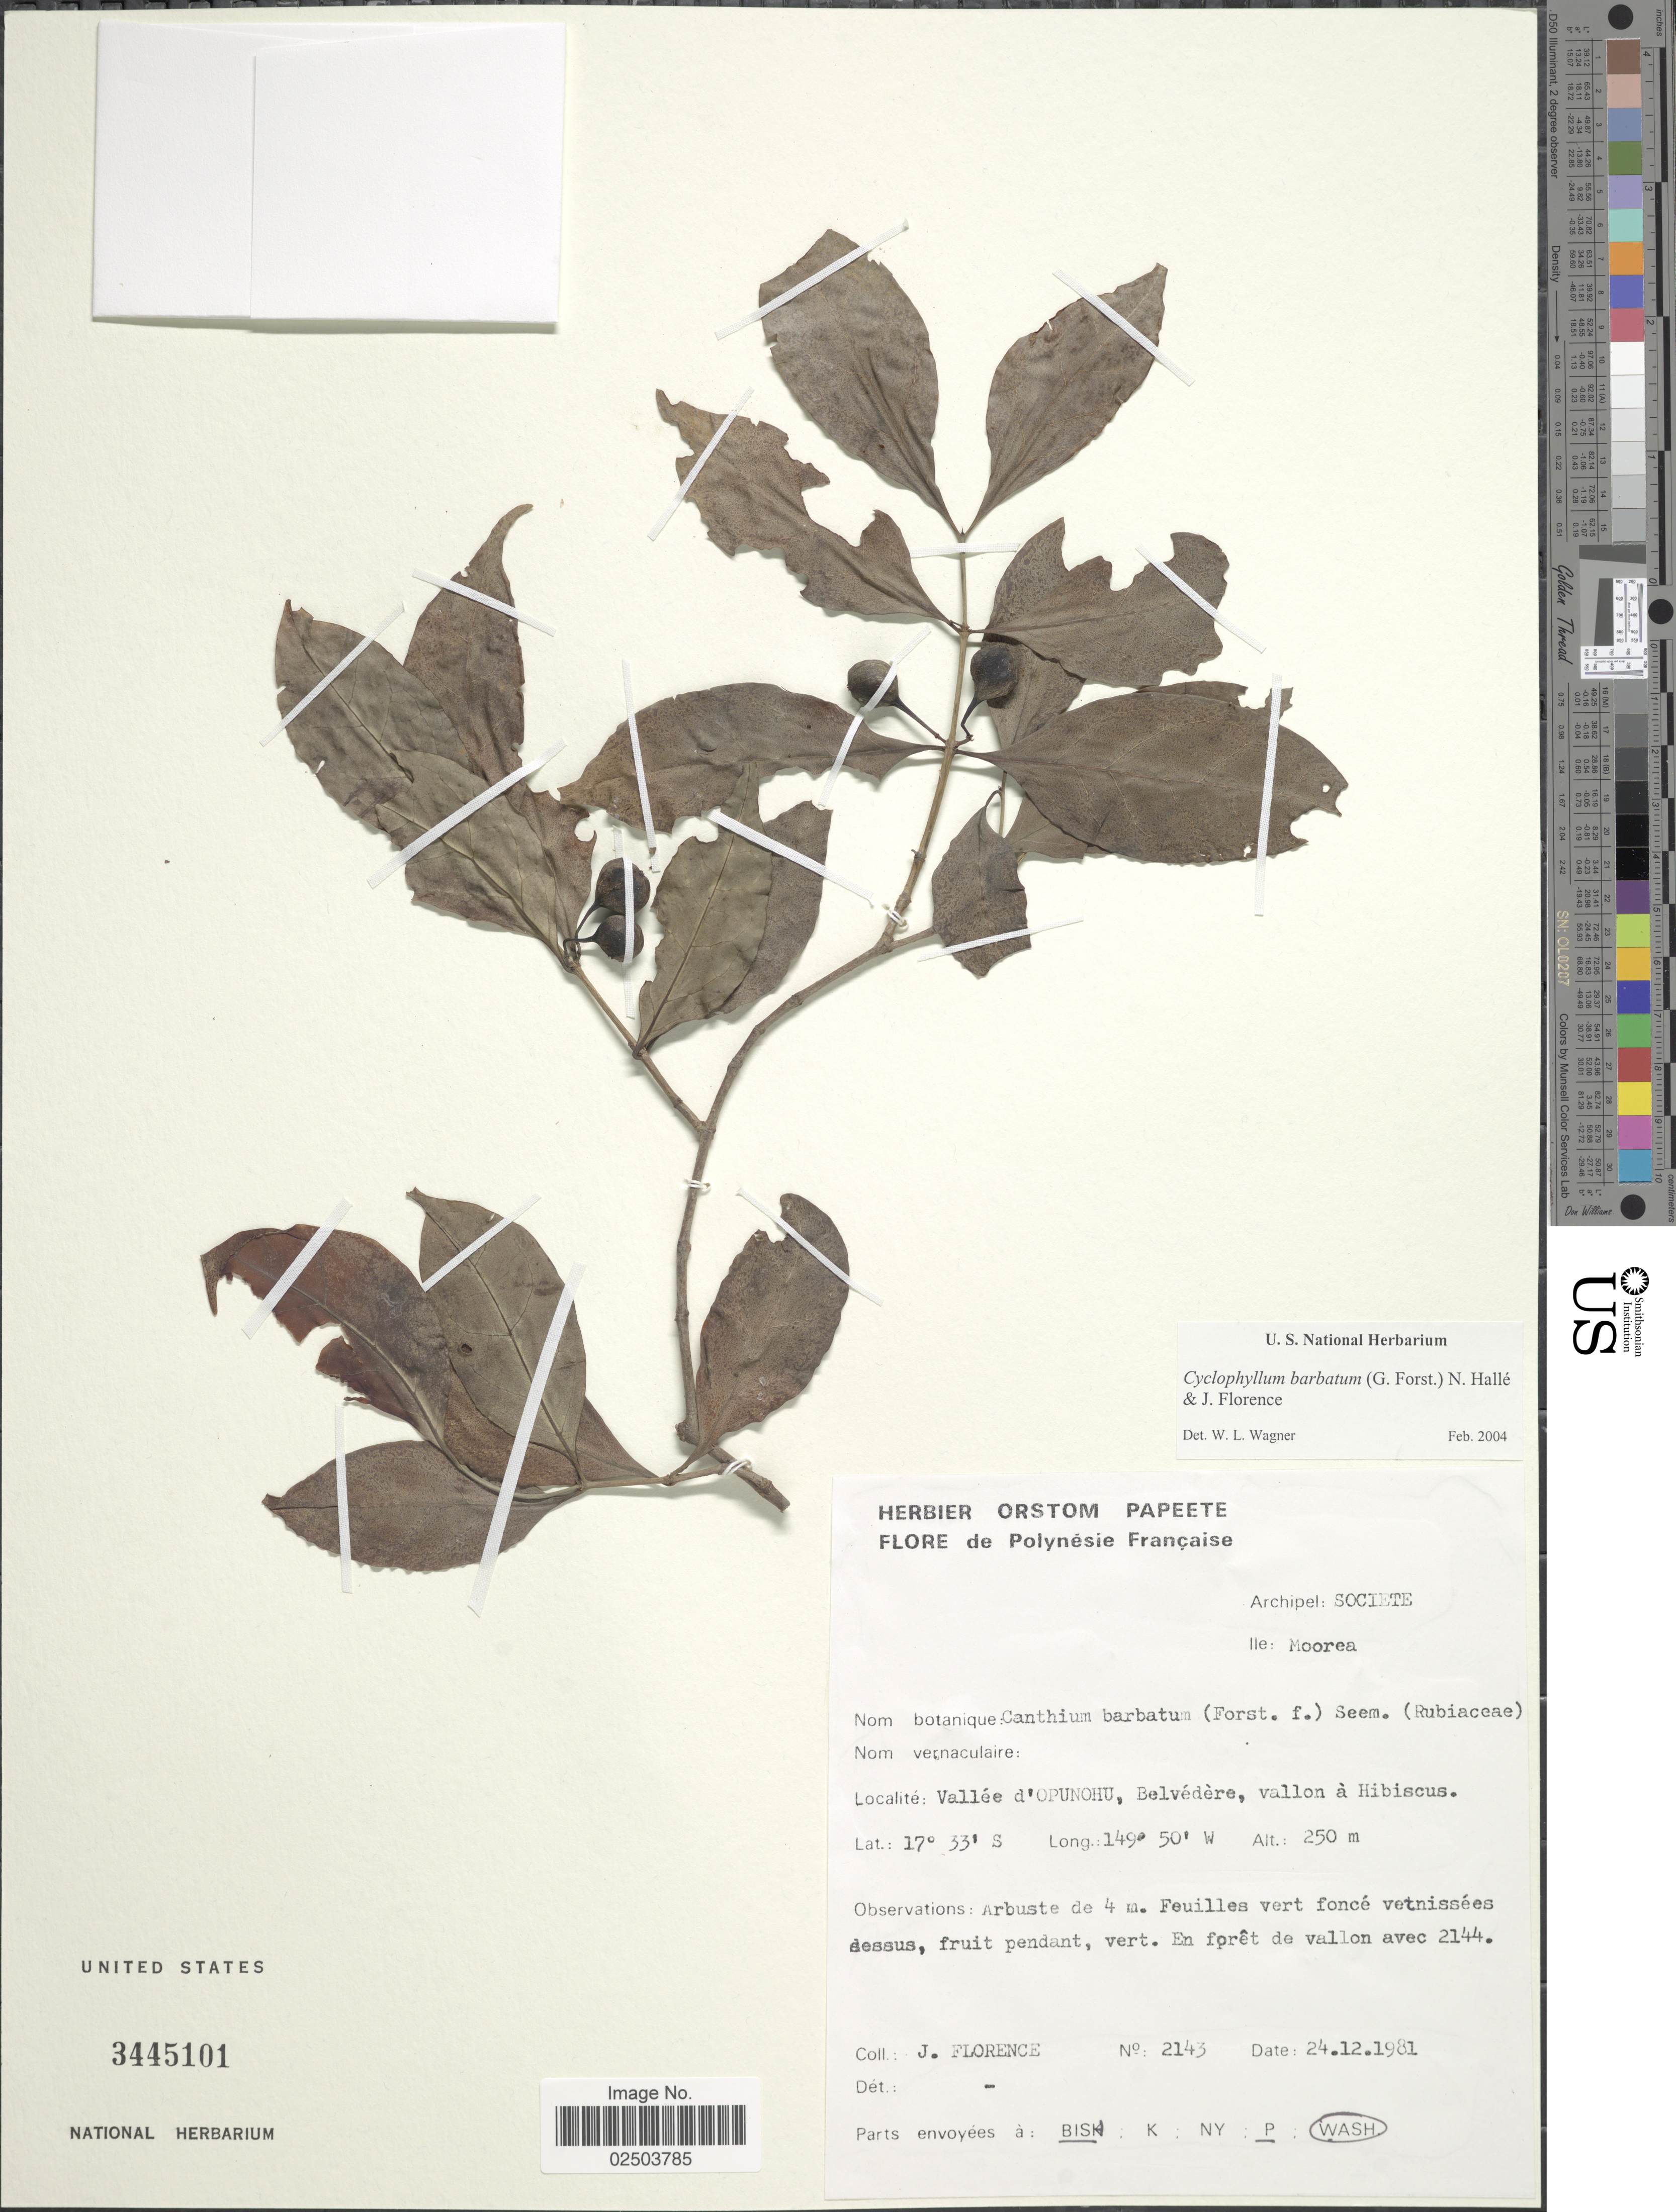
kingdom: Plantae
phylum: Tracheophyta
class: Magnoliopsida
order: Gentianales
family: Rubiaceae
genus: Cyclophyllum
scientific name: Cyclophyllum barbatum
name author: (G. Forst.) N. Hallé & J. Florence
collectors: J. Florence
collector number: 2143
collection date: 1981-12-24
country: French Polynesia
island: Moorea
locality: Archipel: Societe, Ile: Moorea. Vallee d'Opunohu, Belvedere, vallon a Hibiscus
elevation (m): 250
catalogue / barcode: US 3445101